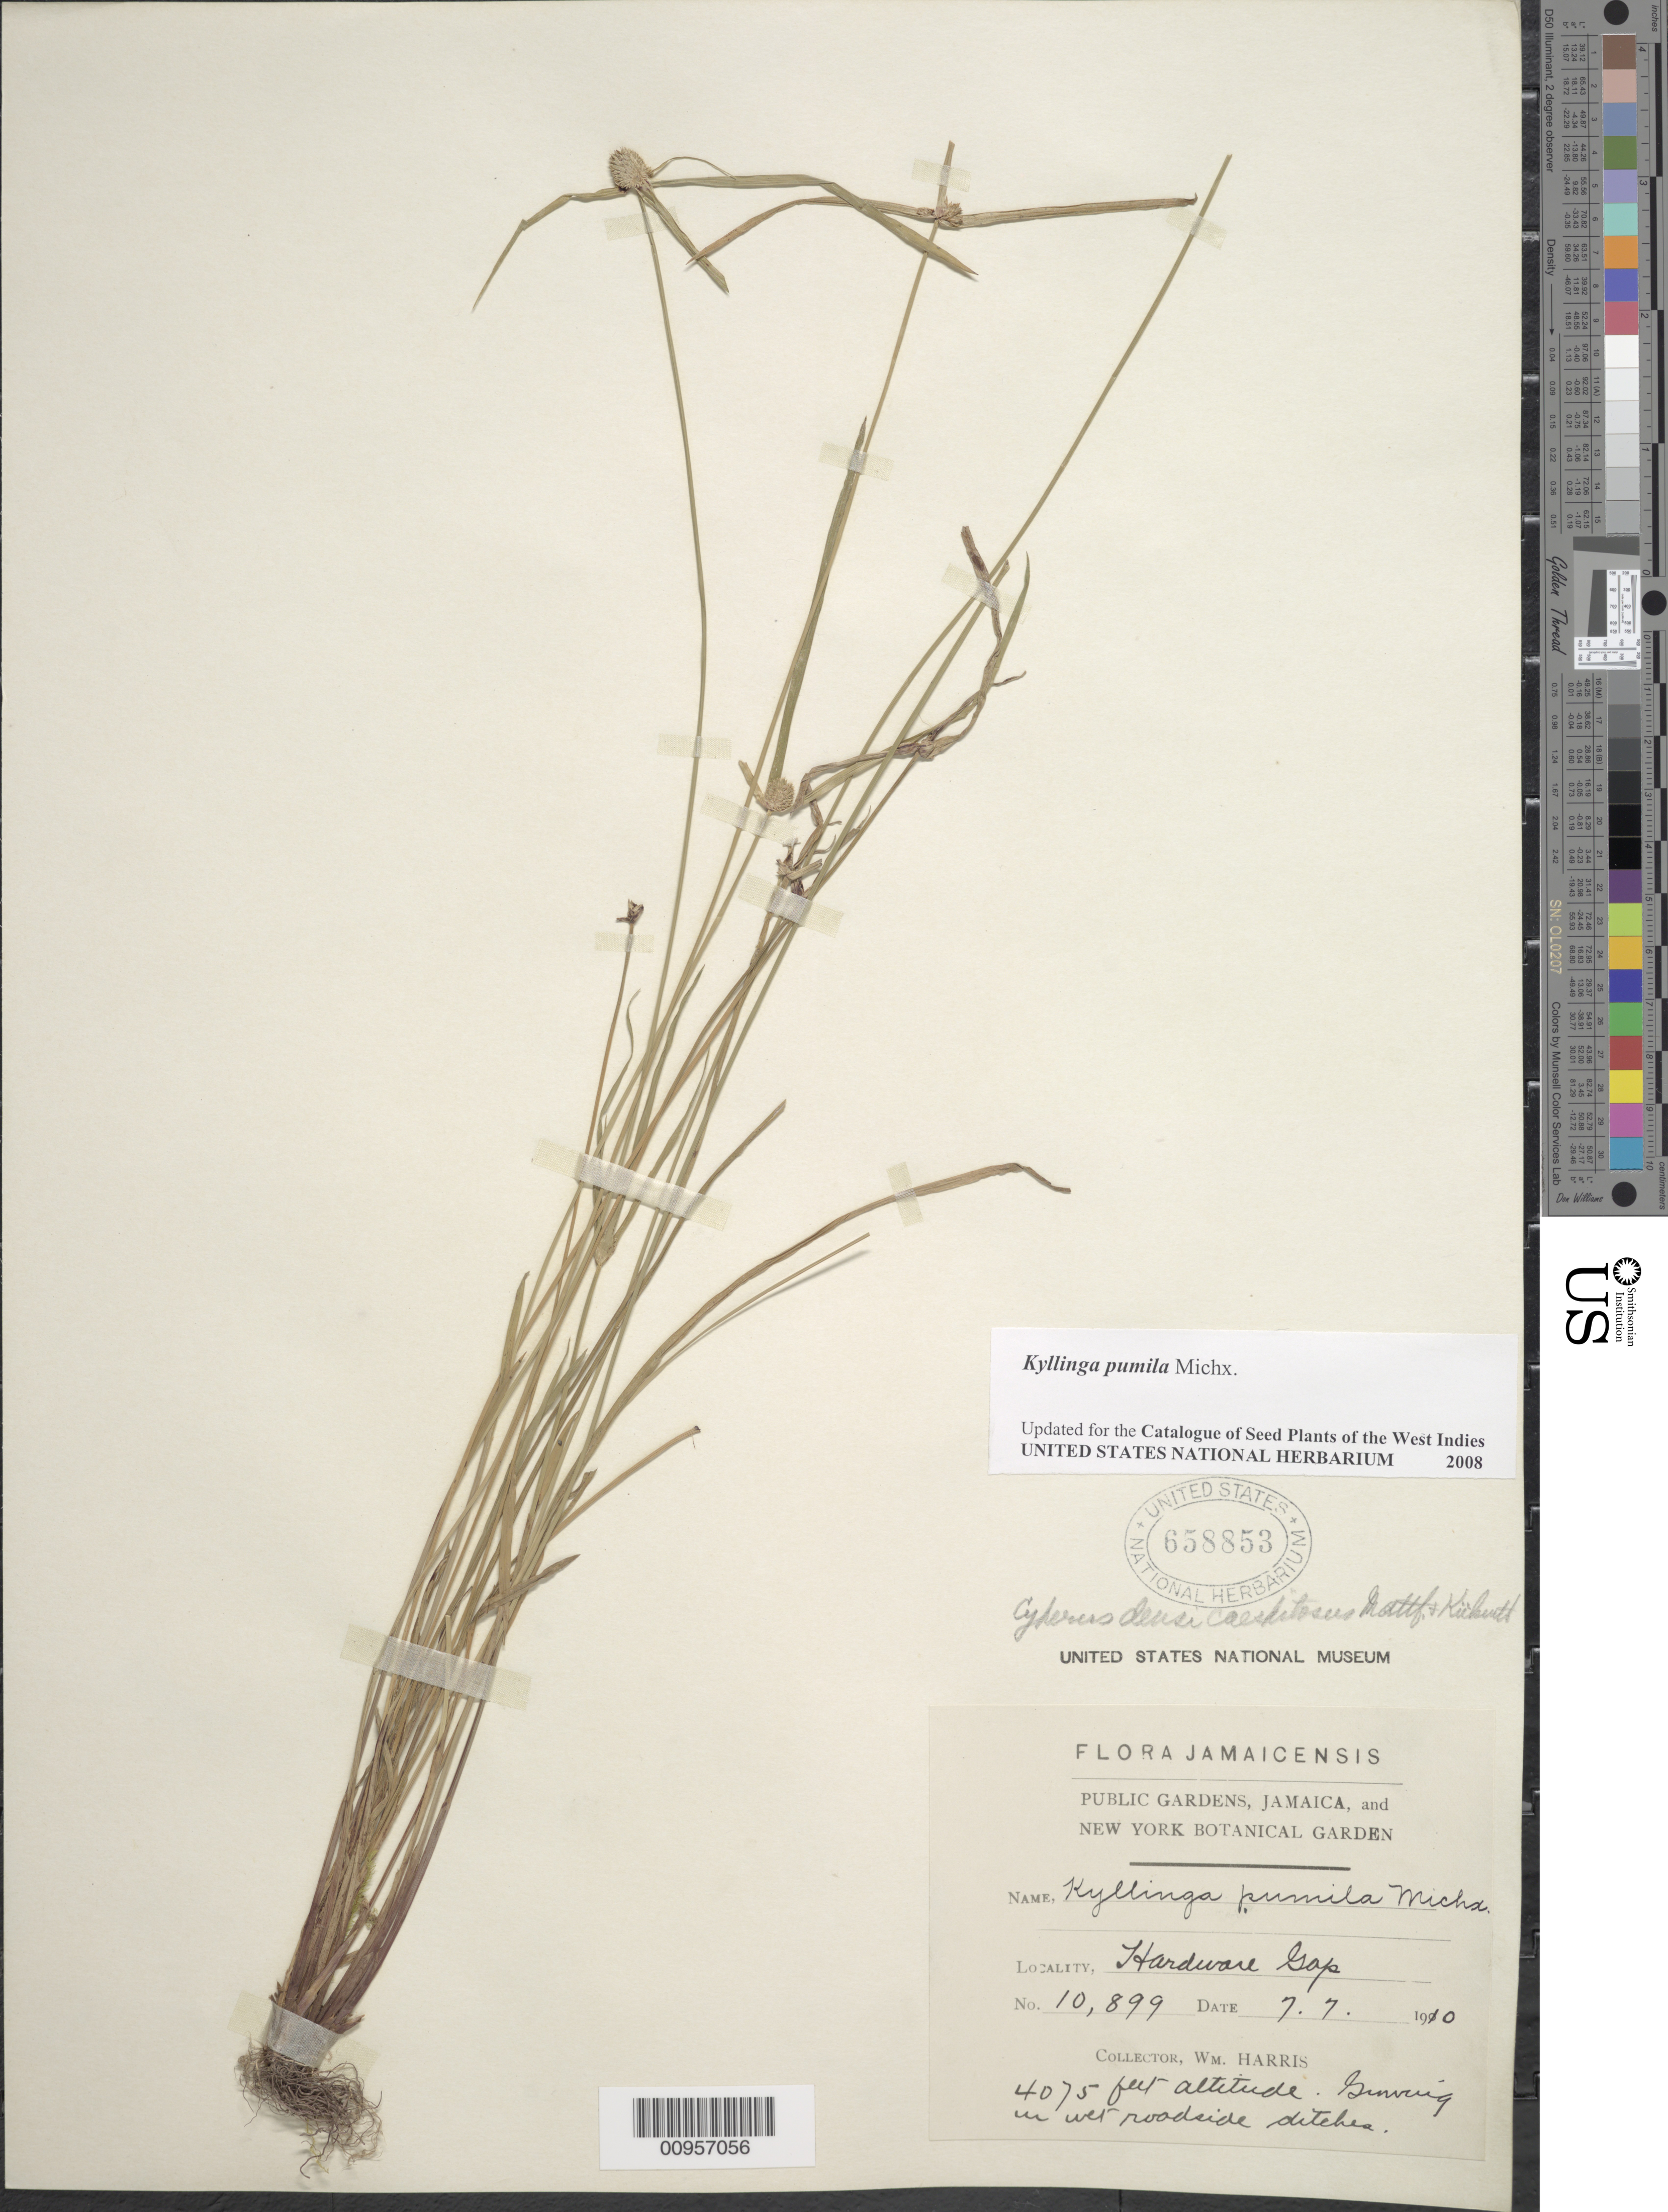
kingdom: Plantae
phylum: Tracheophyta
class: Liliopsida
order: Poales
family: Cyperaceae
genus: Cyperus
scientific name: Cyperus hortensis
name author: (Salzm. ex Steud.) Dorr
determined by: Strong, Mark T., (BOT), Smithsonian Institution - National Museum of Natural History (UNITED STATES)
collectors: W. H. Harris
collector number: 10899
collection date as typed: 07 Jul 1910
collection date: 1910-07-07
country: Jamaica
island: Jamaica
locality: Hardware Gap, in roadside ditches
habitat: Growing in wet roadside ditches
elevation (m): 1242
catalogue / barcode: US 658853